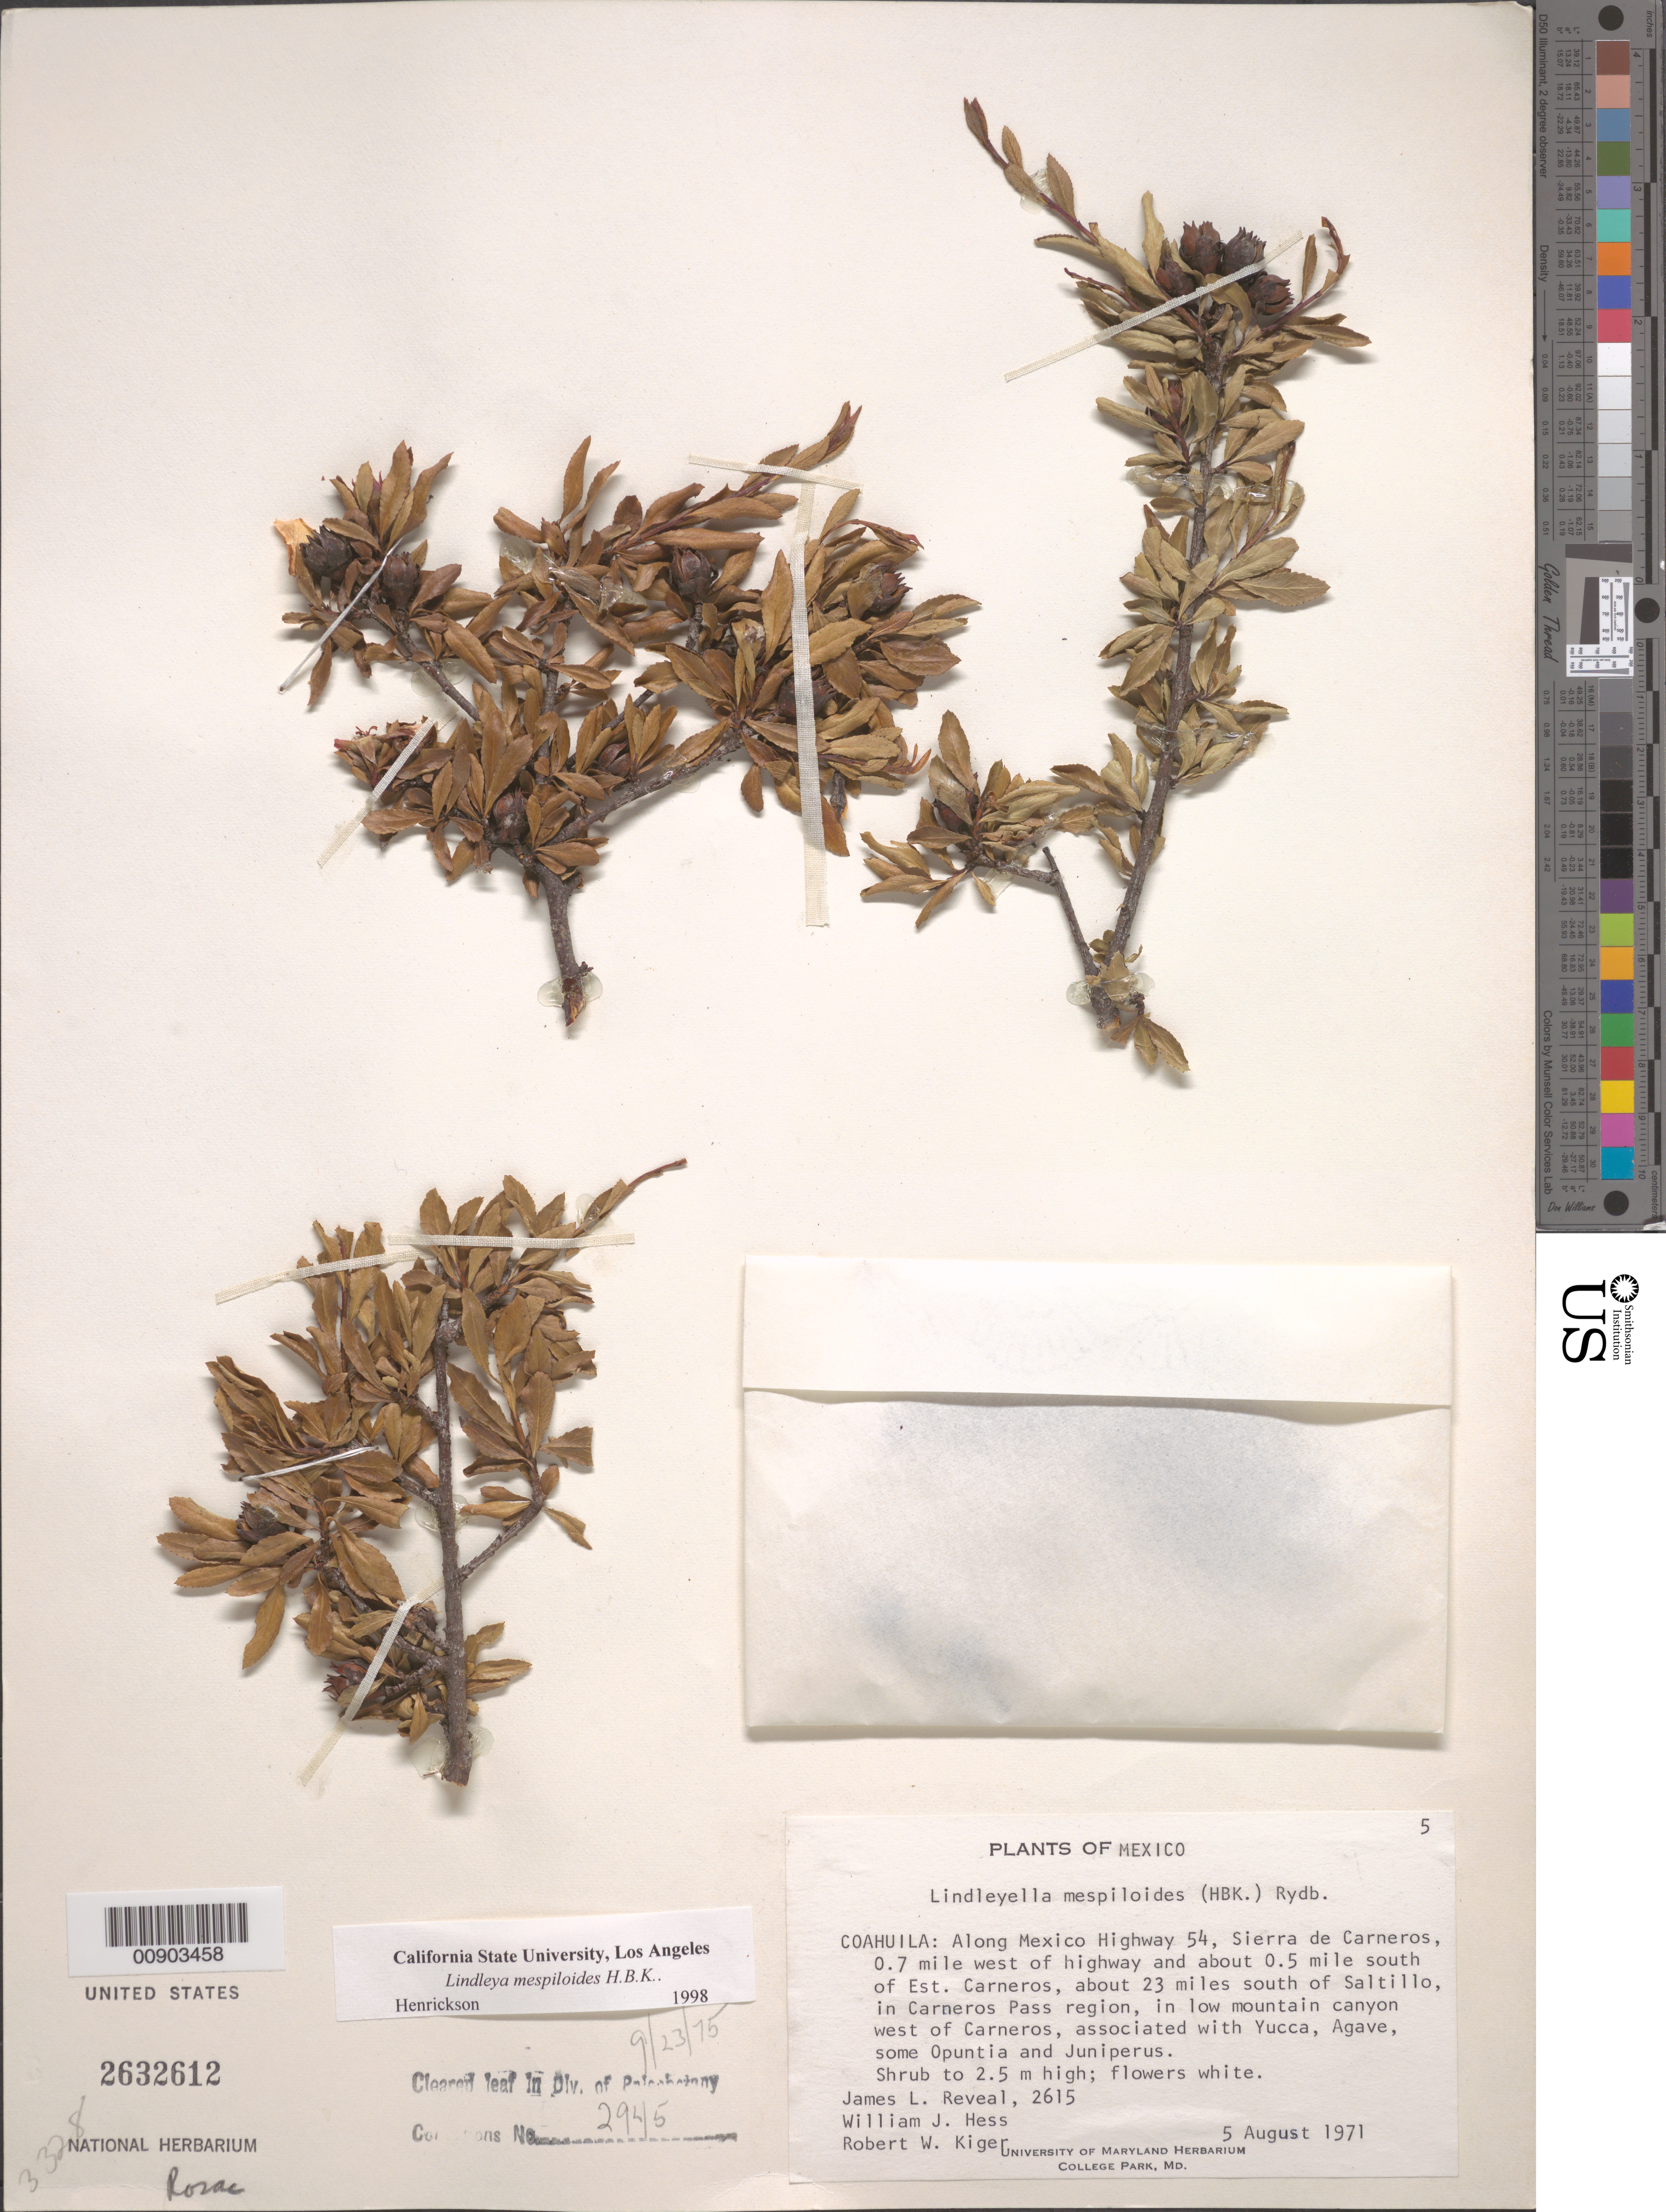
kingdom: Plantae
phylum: Tracheophyta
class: Magnoliopsida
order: Rosales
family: Rosaceae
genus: Lindleya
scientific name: Lindleya mespiloides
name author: Kunth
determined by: Henrickson, James, (CSLA), California State University at Los Angeles (UNITED STATES)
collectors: J. L. Reveal, W. Hess & R. Kiger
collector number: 2615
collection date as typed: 05 Aug 1971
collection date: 1971-08-05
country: Mexico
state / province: Coahuila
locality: Coahuila: Along Mexico Hwy. 54, Sierra de Carneros, 0.7 mile west of Hwy. and about 0.5 mile south of Est. Carneros, about 23 mi. S of Saltillo, in Carneros Pass region, in low mountain canyon west of Carneros.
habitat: In low mountain canyon. Associated with Yucca, Agave, some Opuntia and Juniperus.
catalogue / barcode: US 2632612